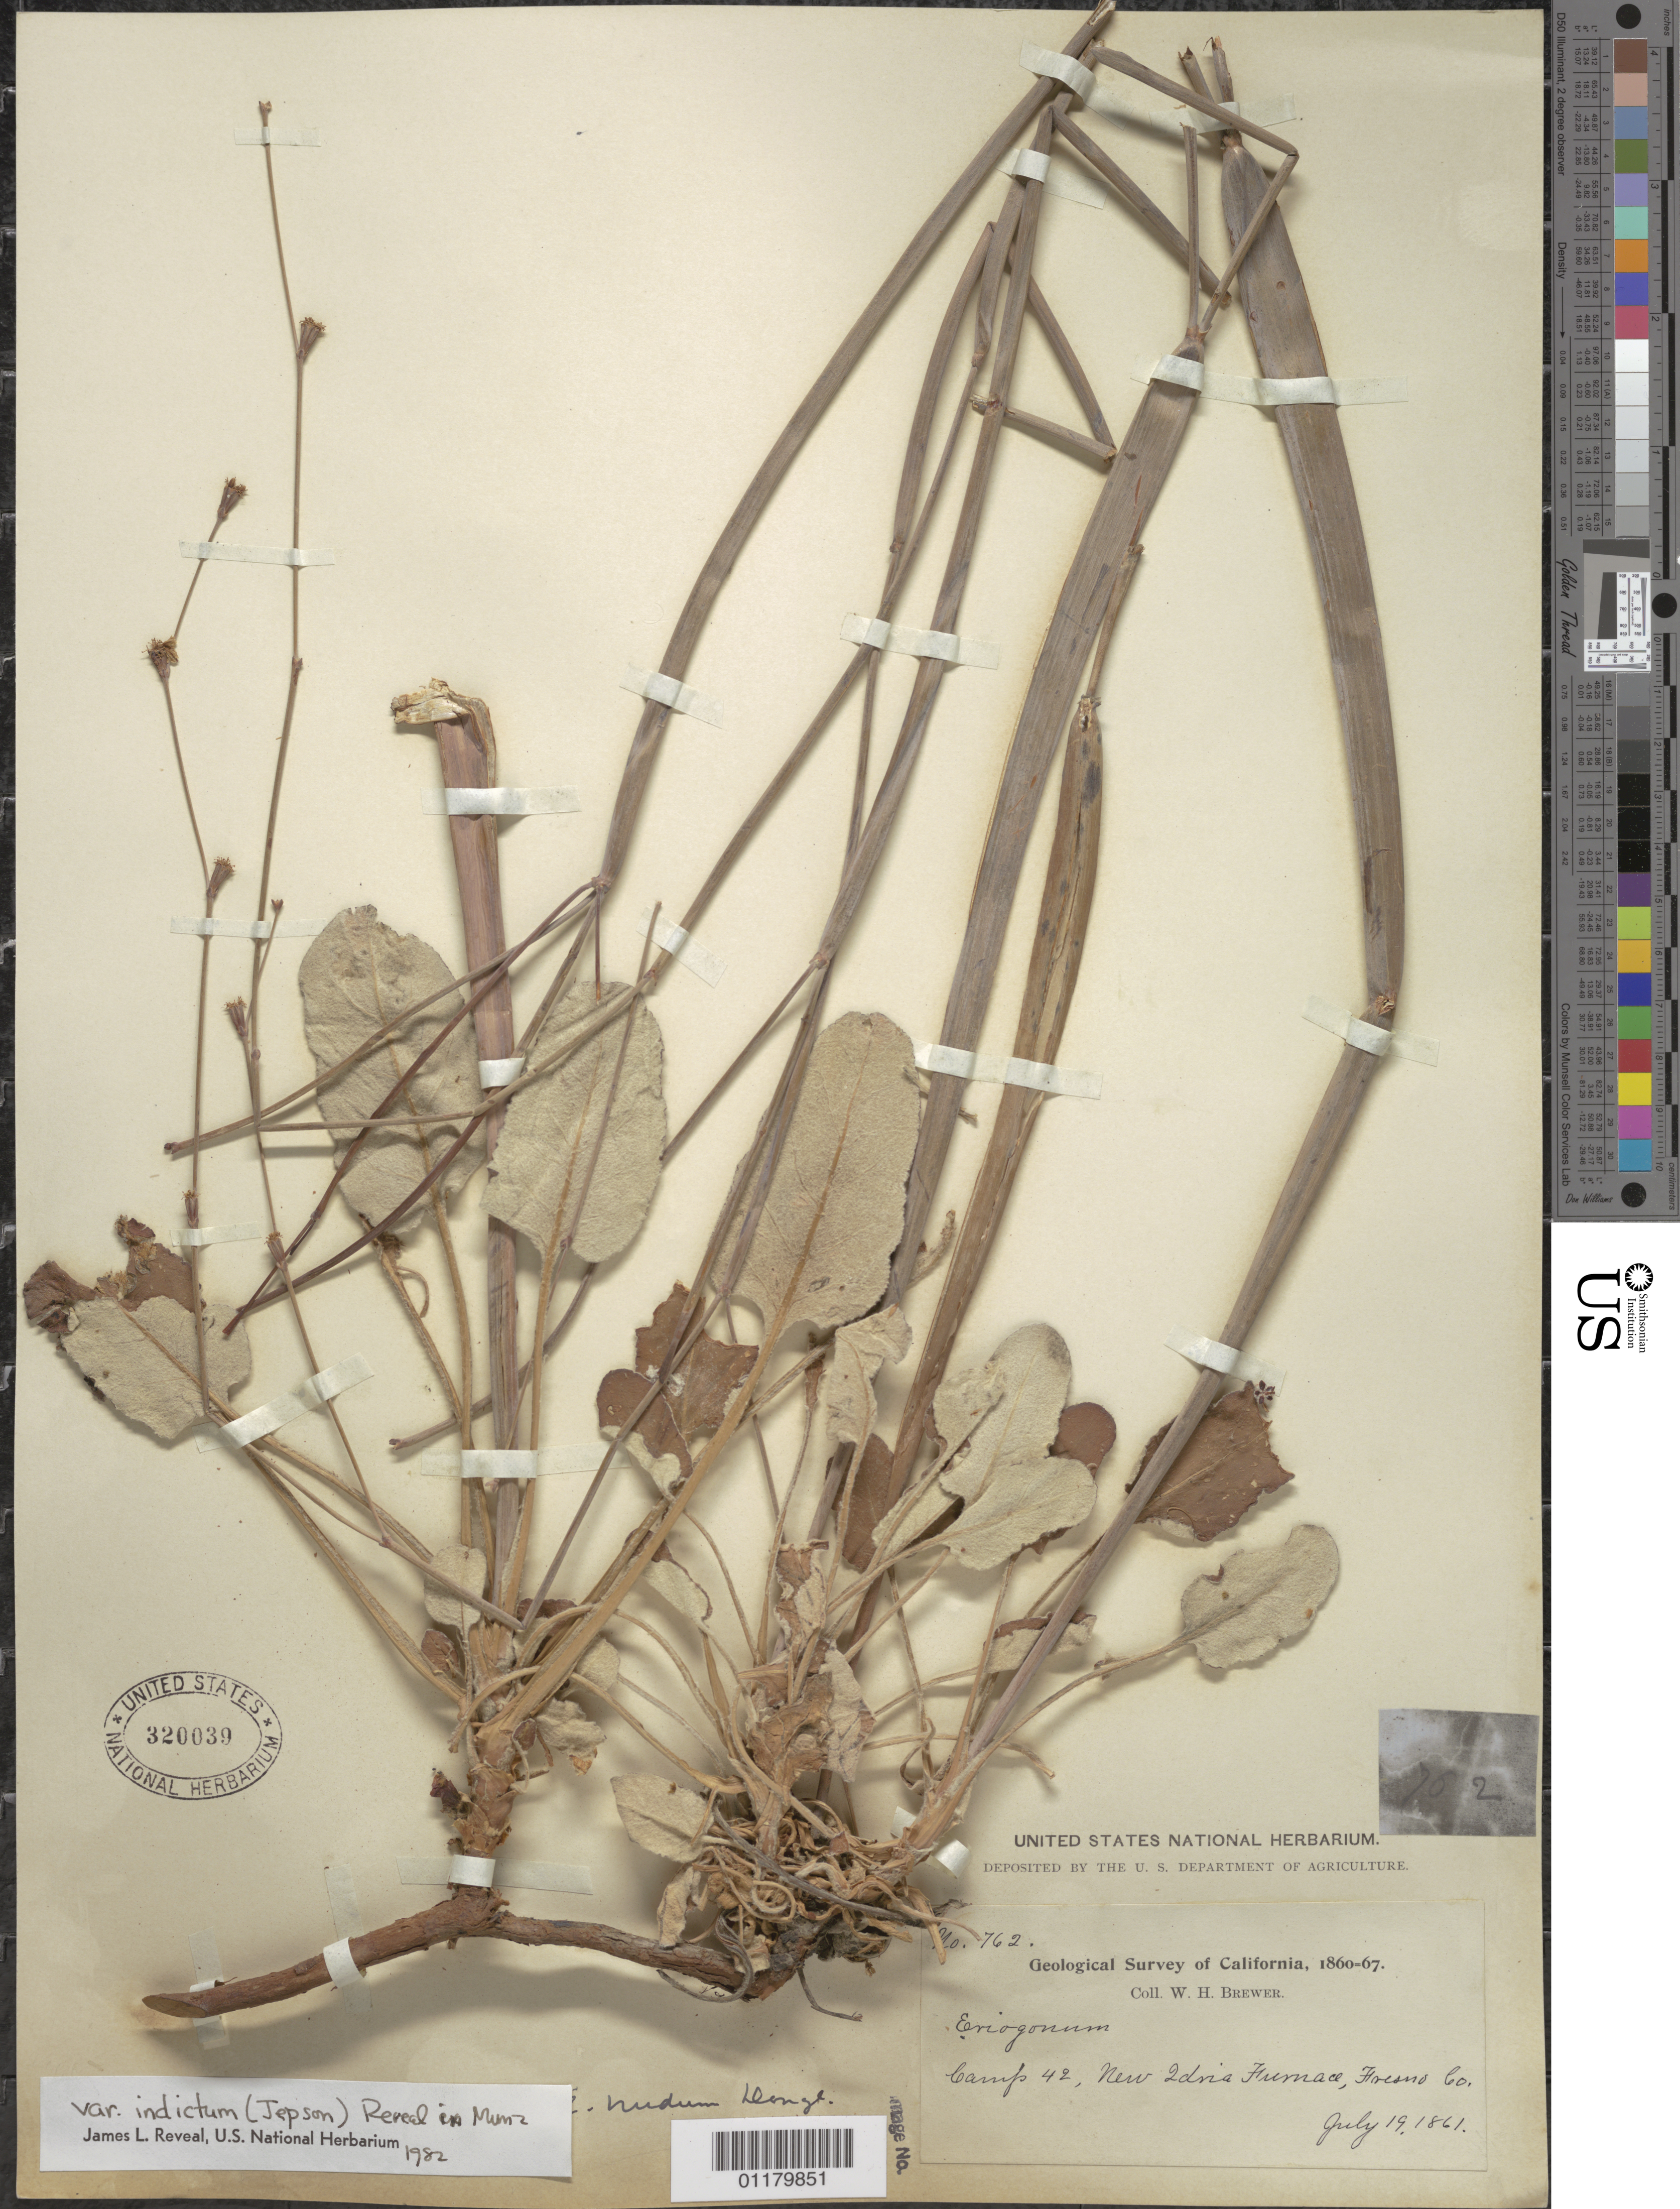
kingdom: Plantae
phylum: Tracheophyta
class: Magnoliopsida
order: Caryophyllales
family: Polygonaceae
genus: Eriogonum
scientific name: Eriogonum nudum var. indictum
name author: (Jeps.) Reveal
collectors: W. H. Brewer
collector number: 762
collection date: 1861-07-19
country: United States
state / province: California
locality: Camp 42, New Idria Furnace.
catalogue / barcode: US 320039